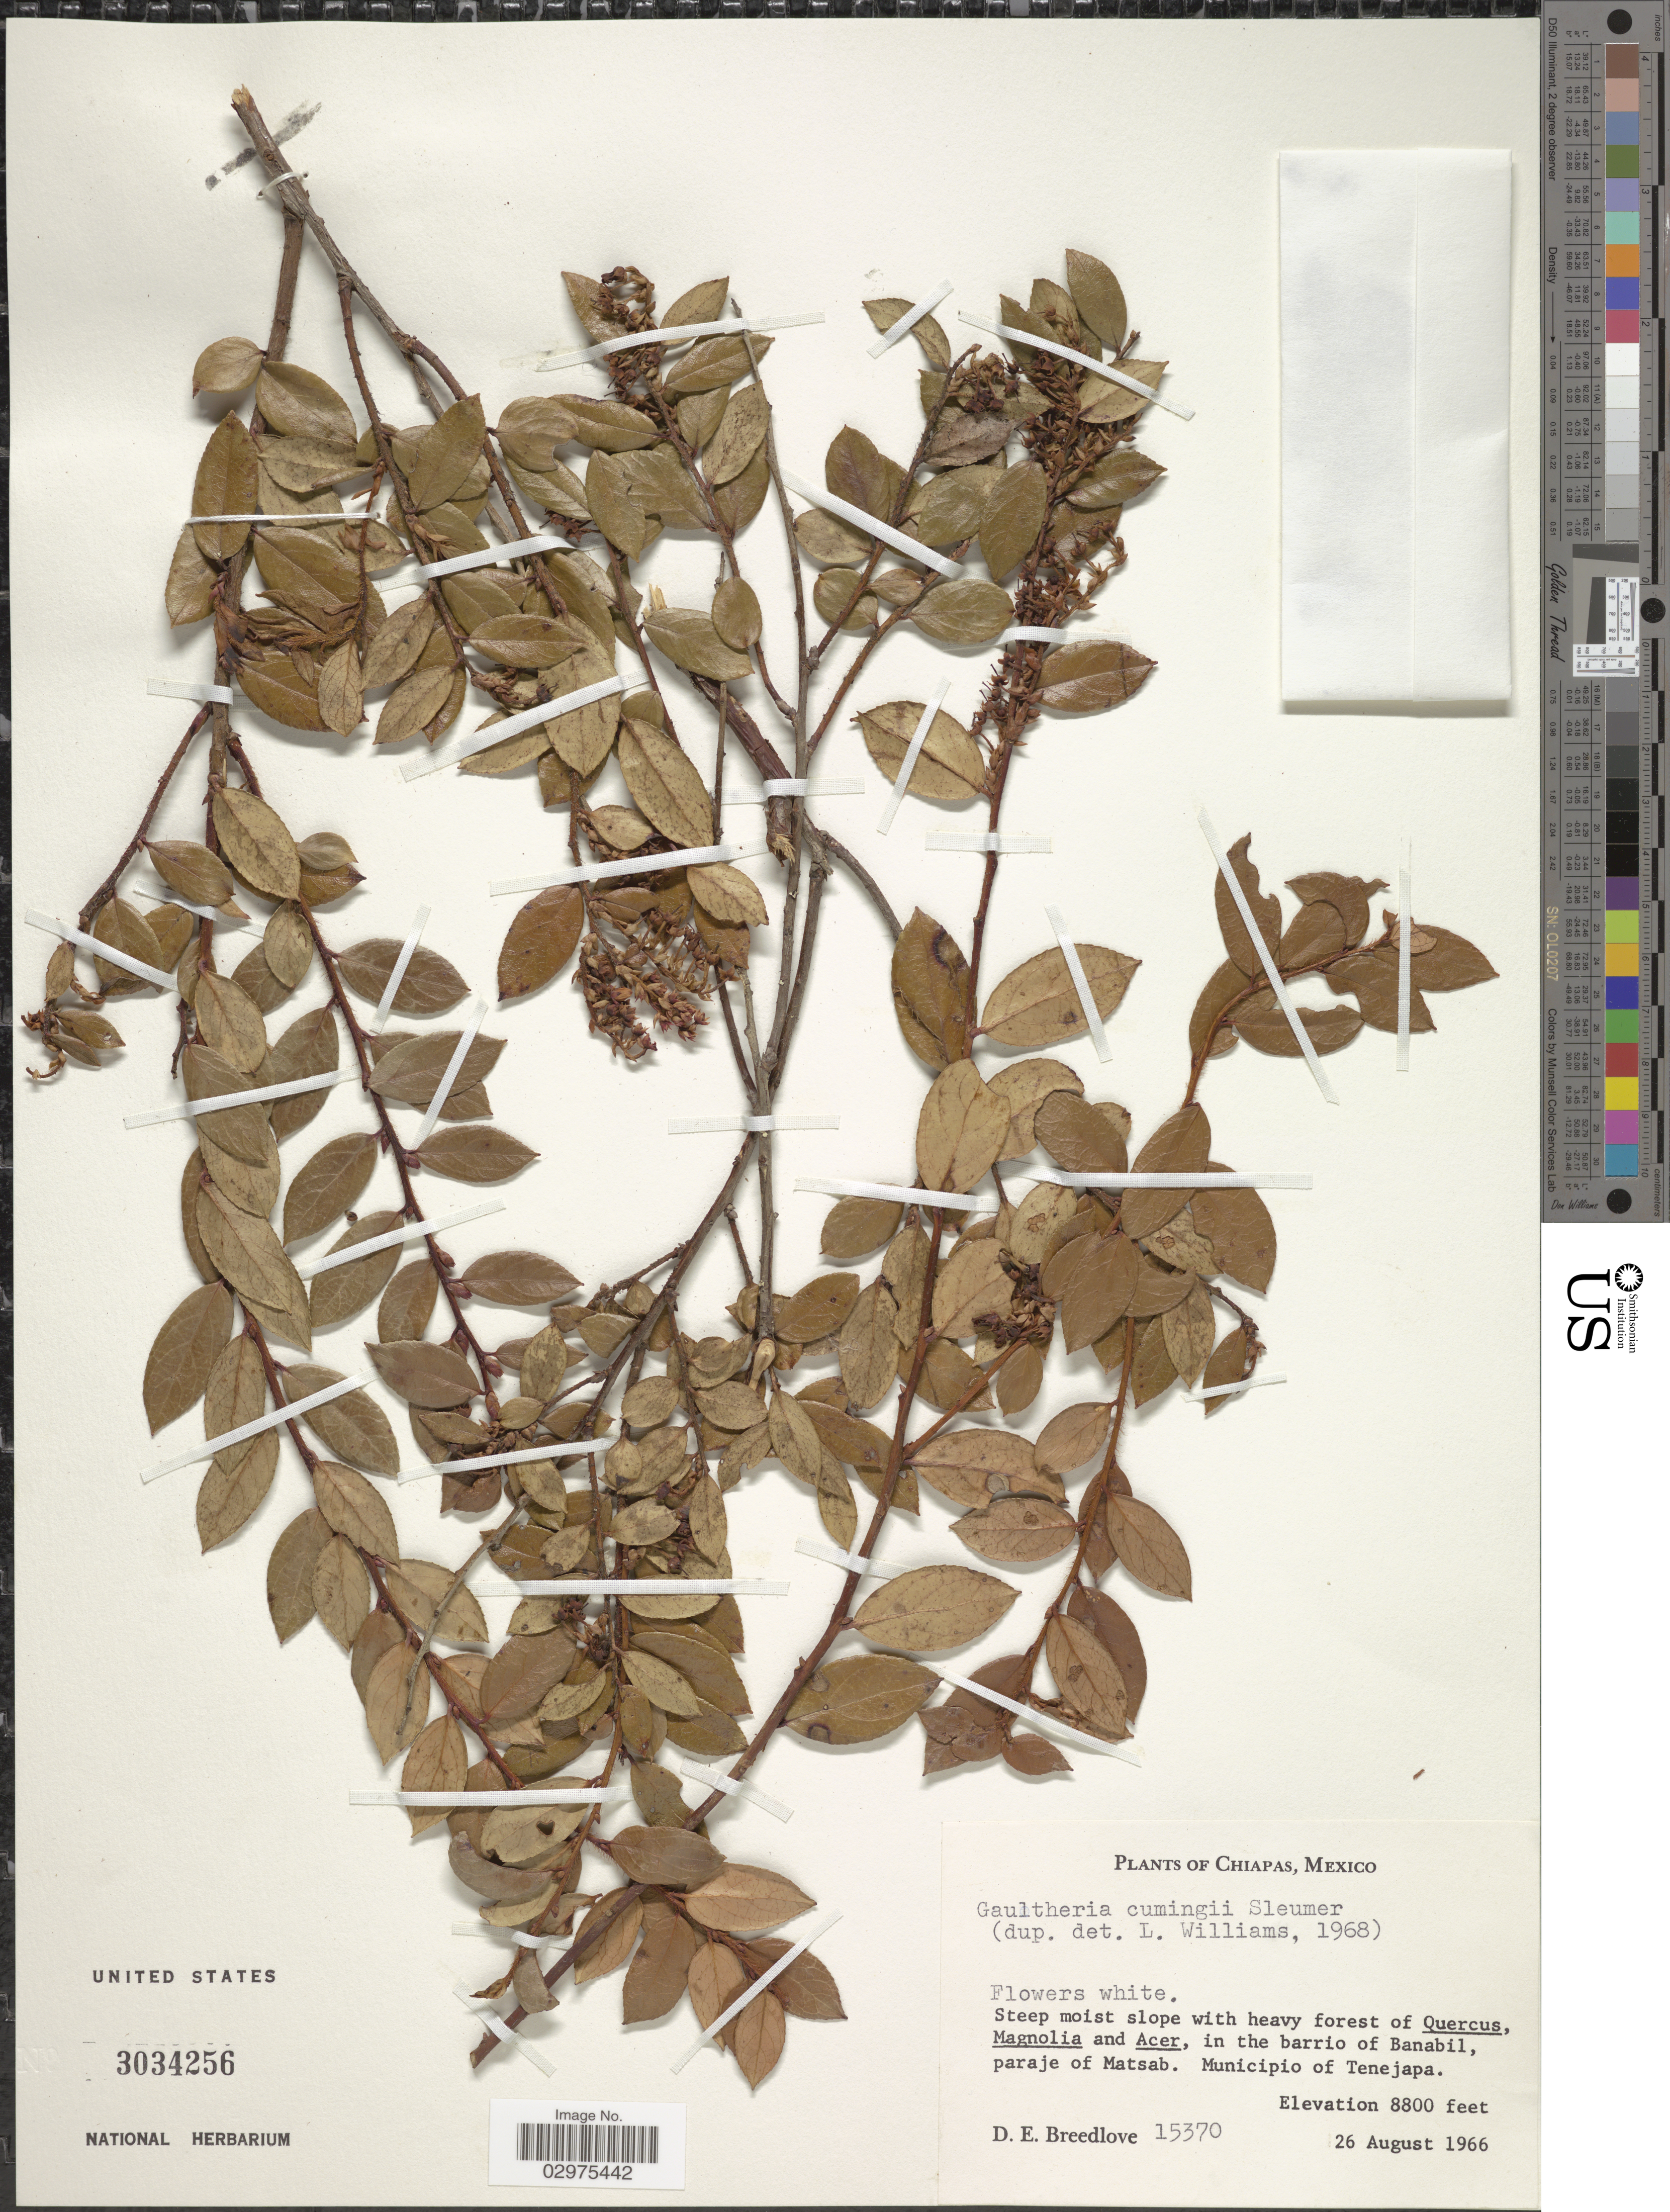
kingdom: Plantae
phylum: Tracheophyta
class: Magnoliopsida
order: Ericales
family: Ericaceae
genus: Gaultheria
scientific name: Gaultheria cummingii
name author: Sleumer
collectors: D. E. Breedlove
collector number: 15370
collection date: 1966-08-26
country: Mexico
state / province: Chiapas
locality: In the barrio of Banabil, paraje of Matsab. Municipio of Tenejapa.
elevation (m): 2682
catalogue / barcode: US 3034256